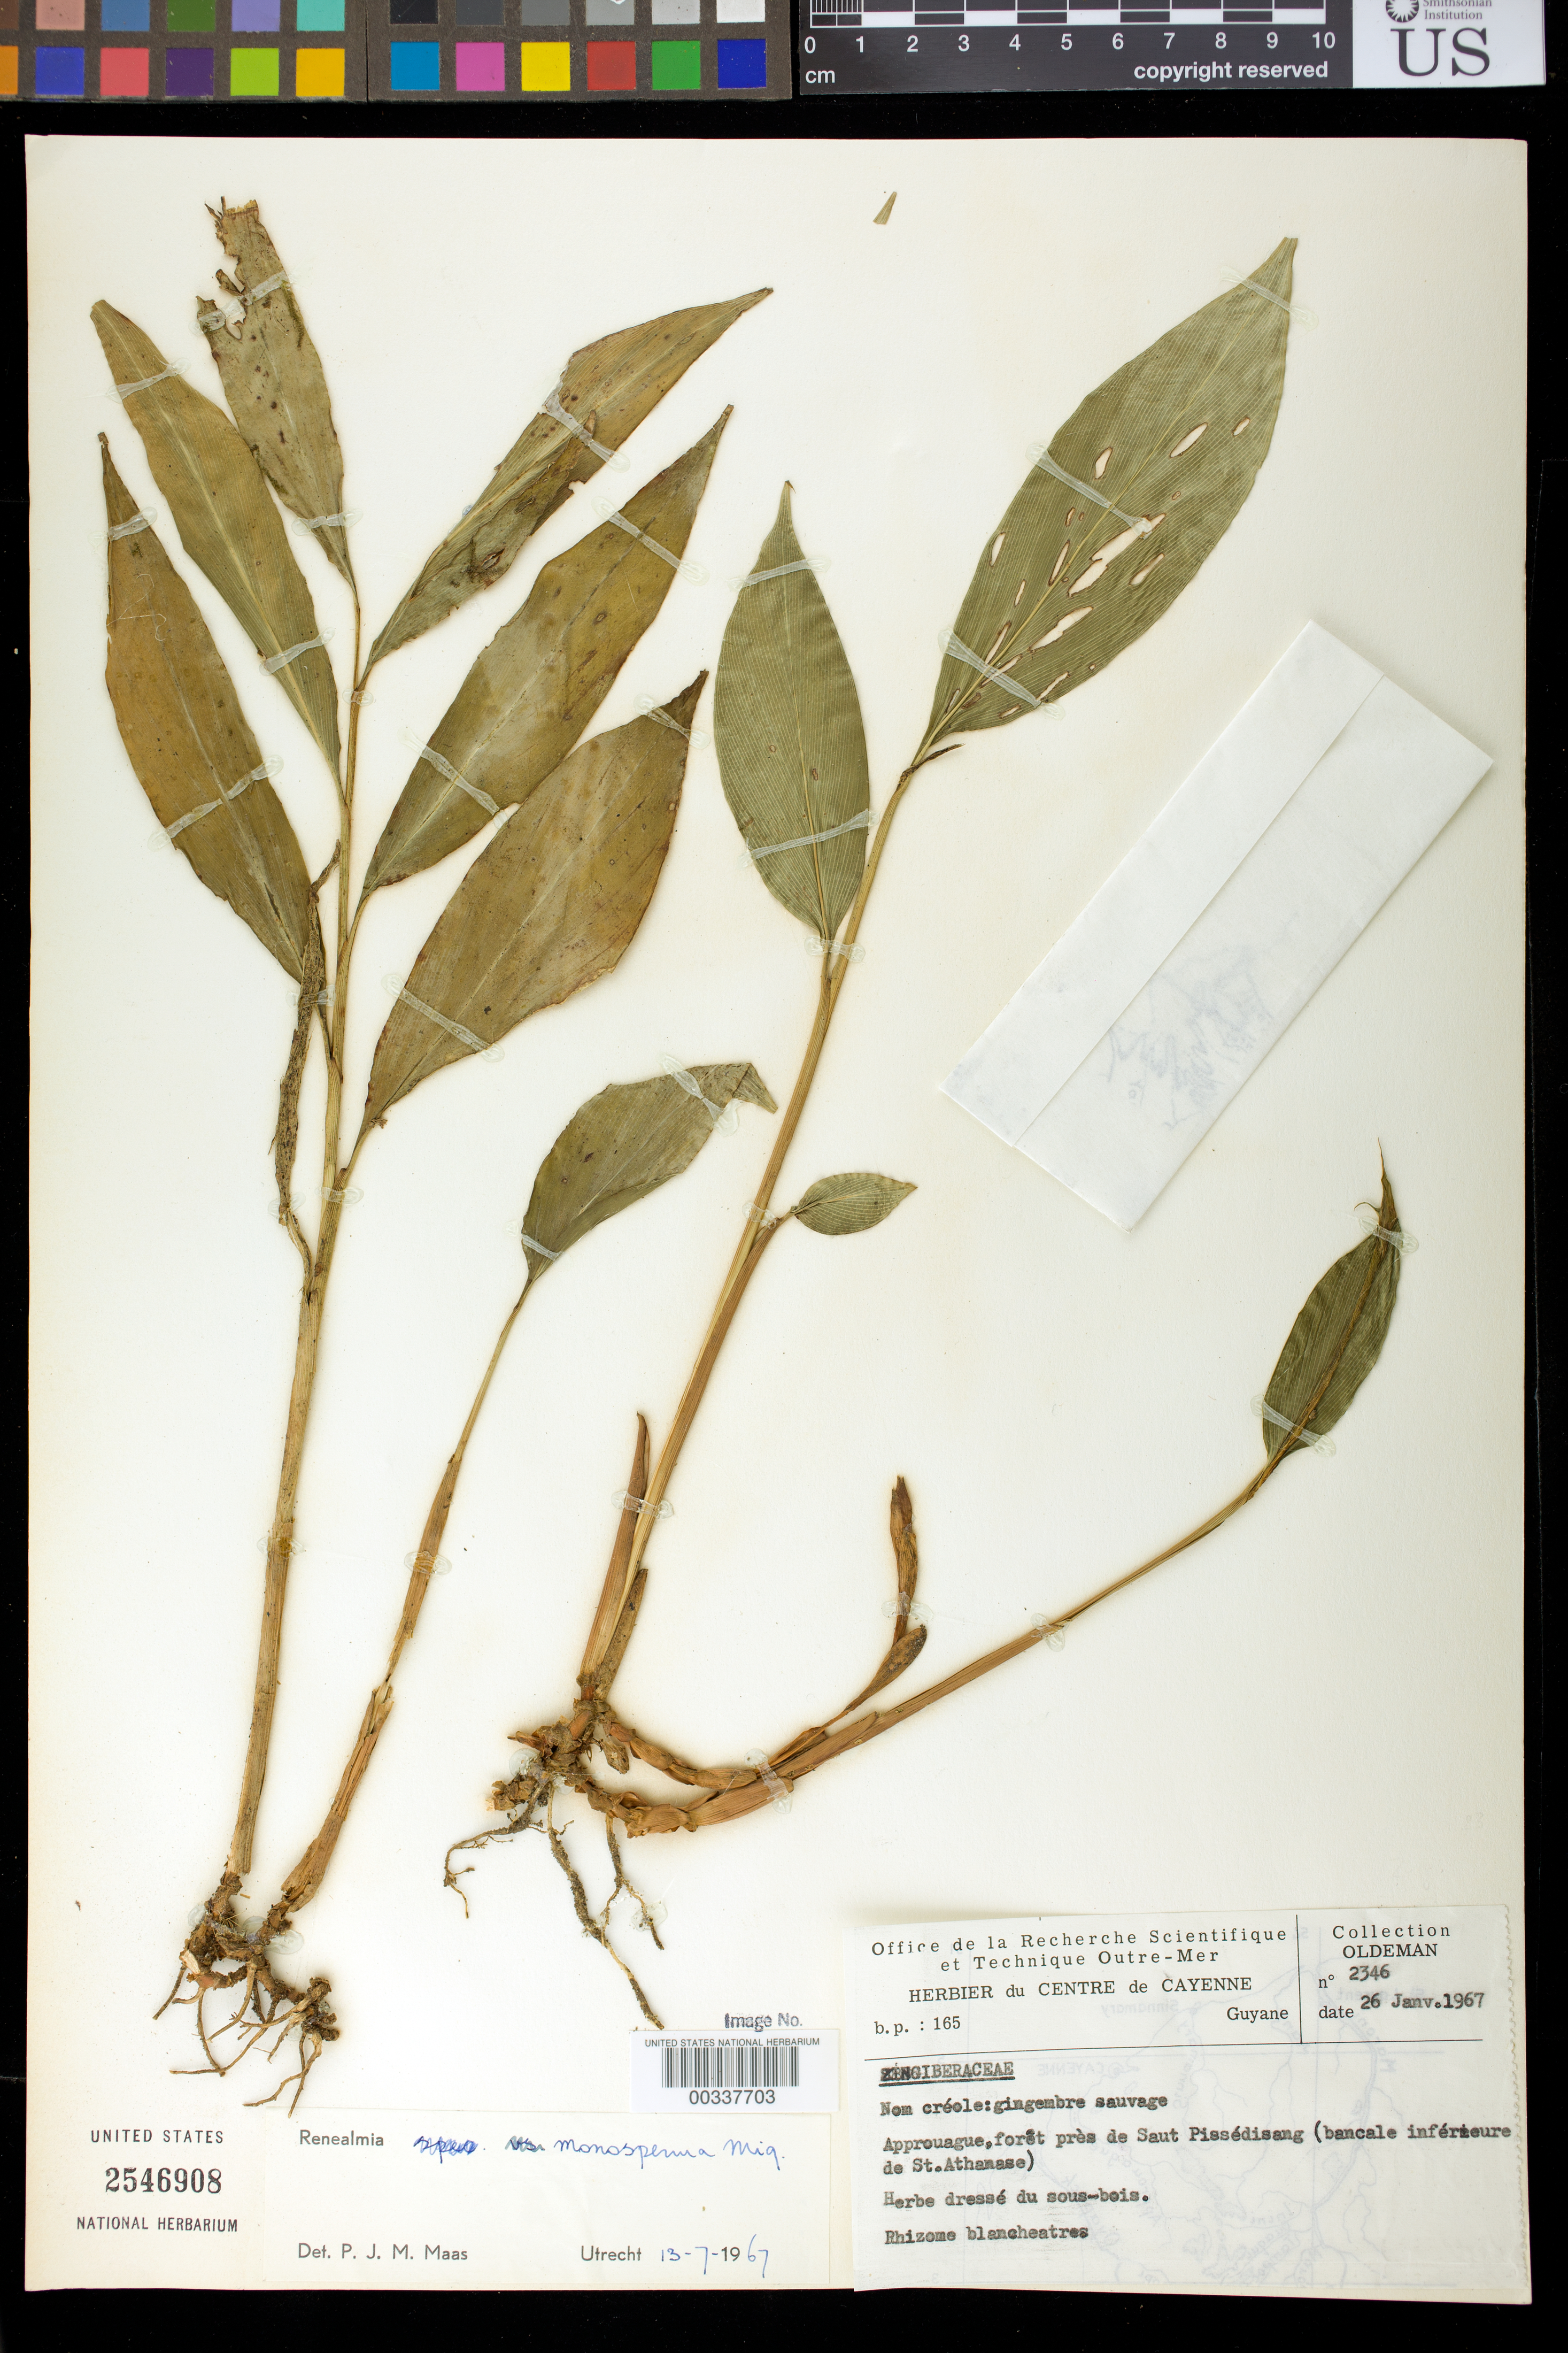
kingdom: Plantae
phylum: Tracheophyta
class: Liliopsida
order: Zingiberales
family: Zingiberaceae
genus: Renealmia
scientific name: Renealmia monosperma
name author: Miq.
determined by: Maas, Paul J. M.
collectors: R. Oldeman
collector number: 2346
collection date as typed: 26 Jan 1967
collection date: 1967-01-26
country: French Guiana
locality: Approuague, foret pres de saut pissedisang (bancale inferierure de st. athanase)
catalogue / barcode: US 2546908